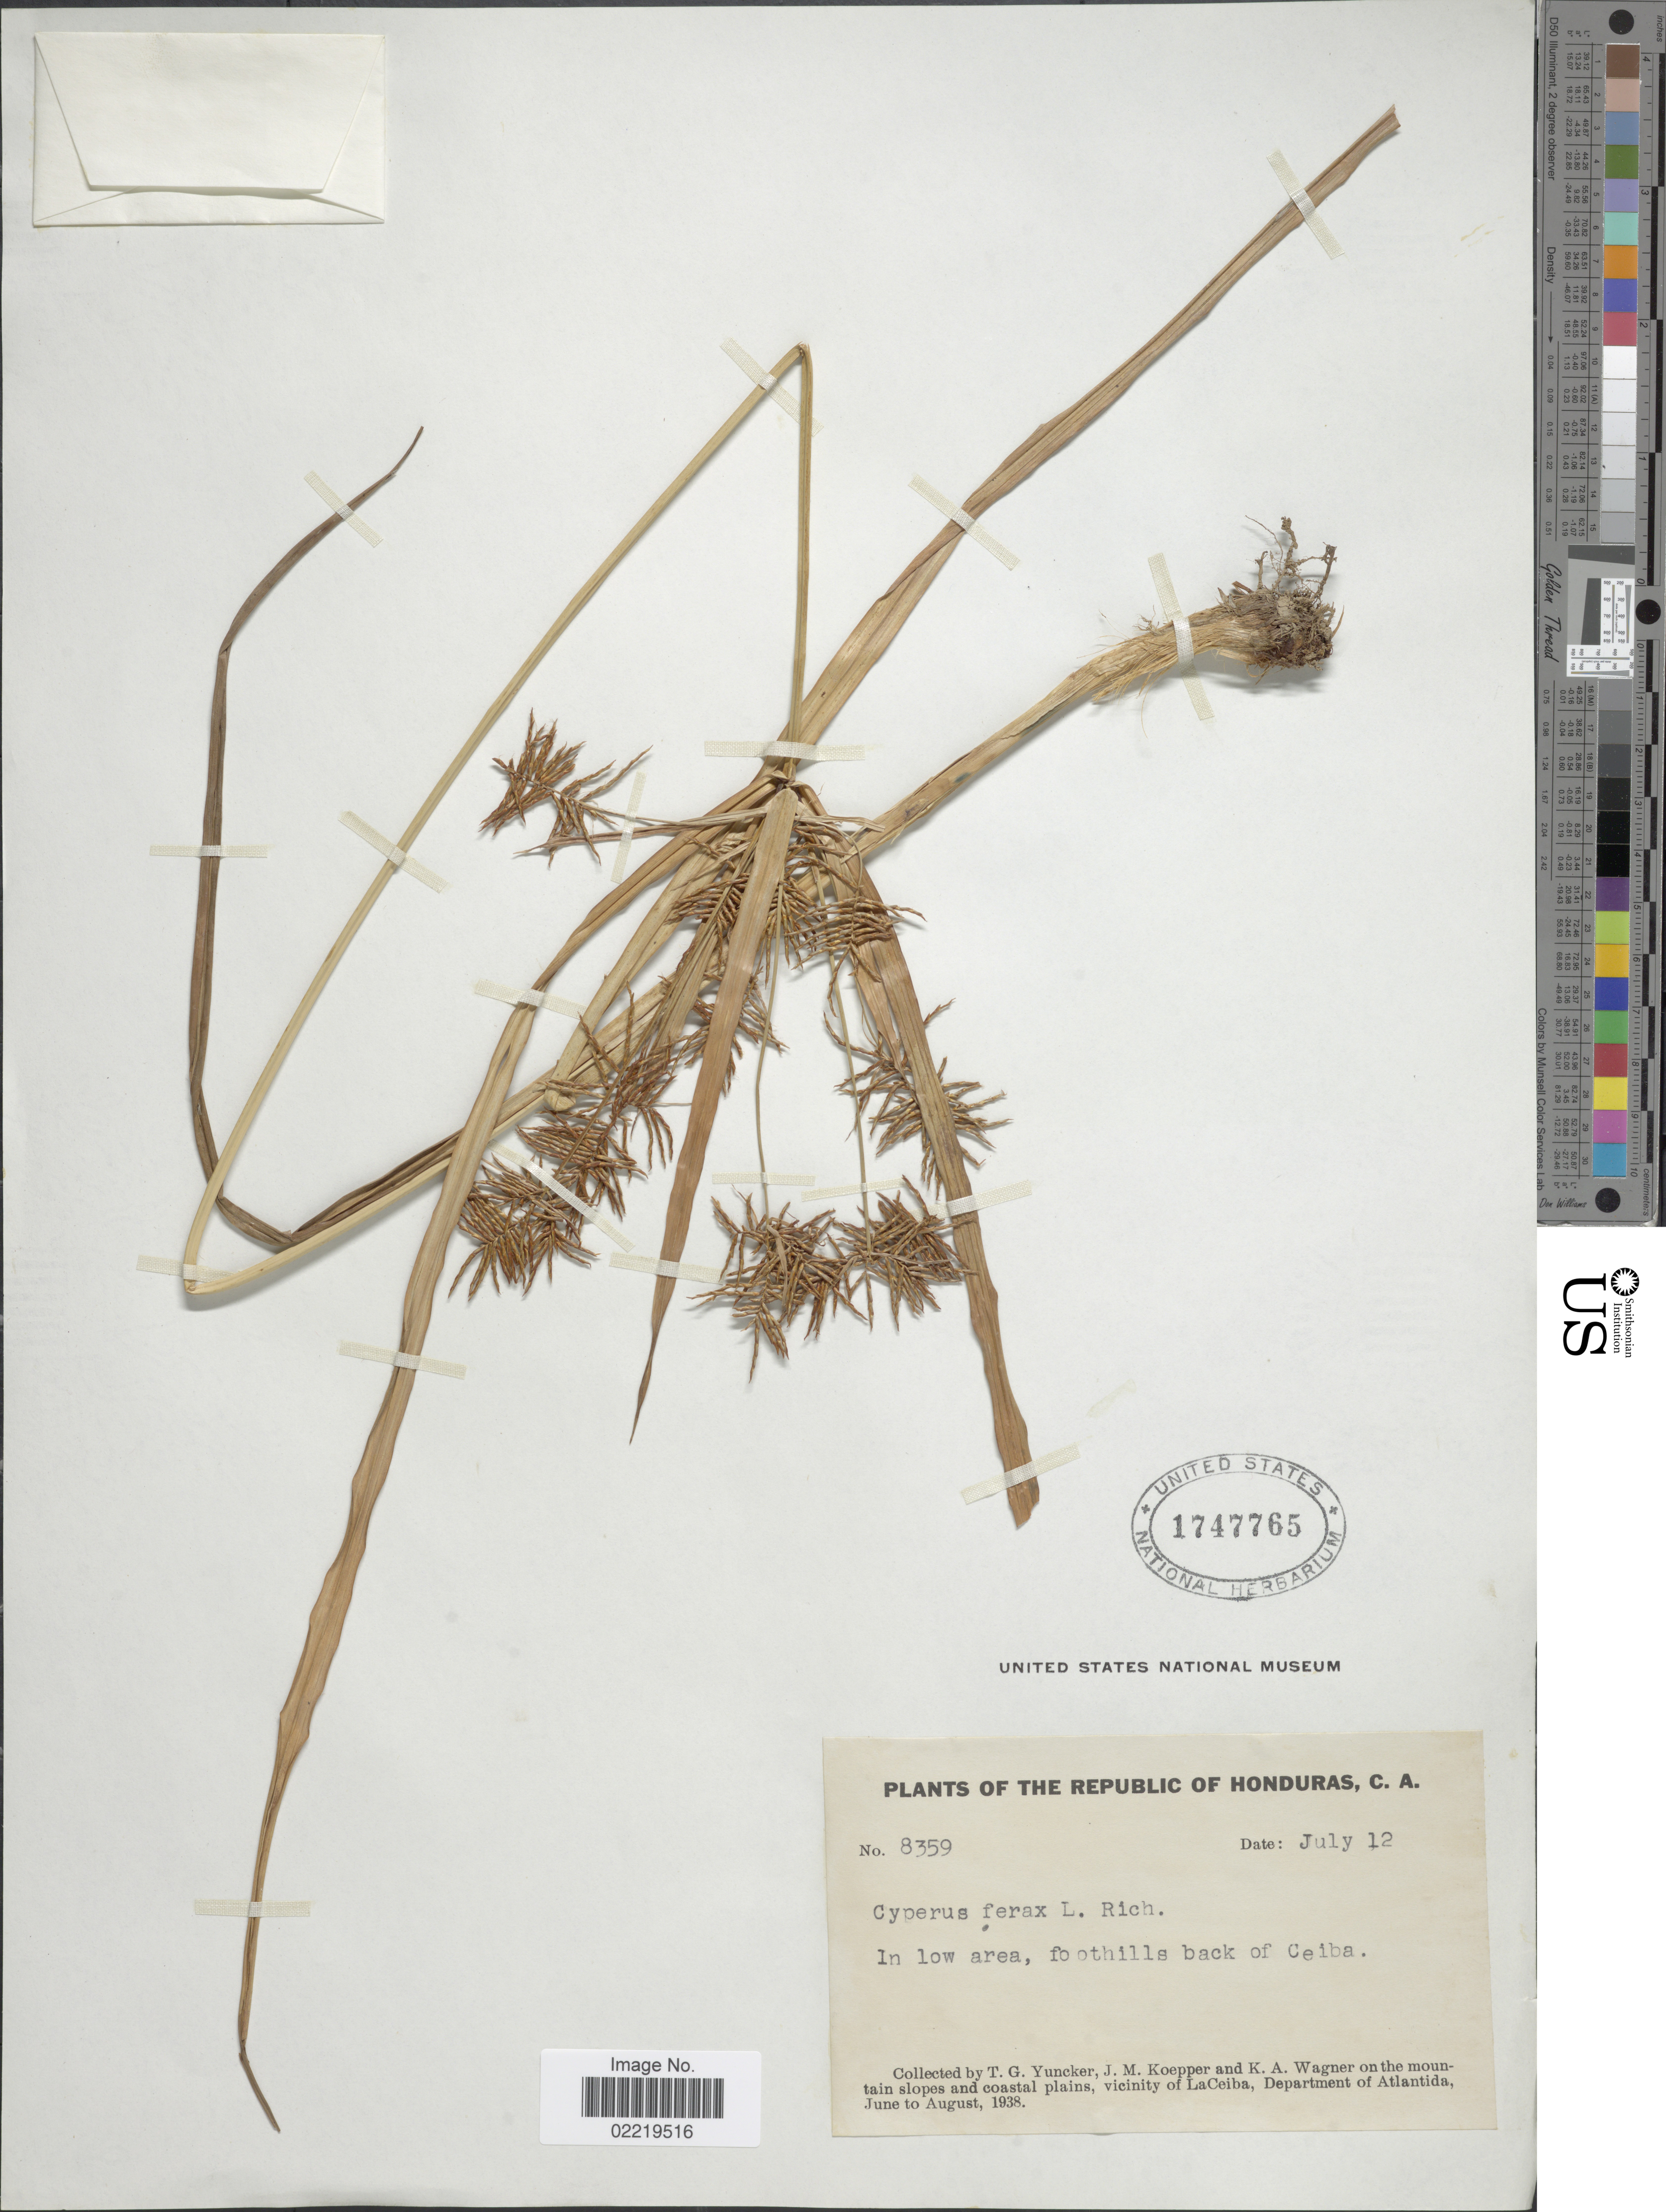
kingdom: Plantae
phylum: Tracheophyta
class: Liliopsida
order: Poales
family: Cyperaceae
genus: Cyperus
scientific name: Cyperus odoratus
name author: L.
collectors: T. G. Yuncker, J. M. Koepper & K. A. Wagner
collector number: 8359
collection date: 1938-07-12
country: Honduras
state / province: Atlántida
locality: The Republic of Honduras, in low area, foothills back of Ceiba, on the mountain slopes and coastal plains, vicinity of LaCeiba.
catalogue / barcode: US 1747765